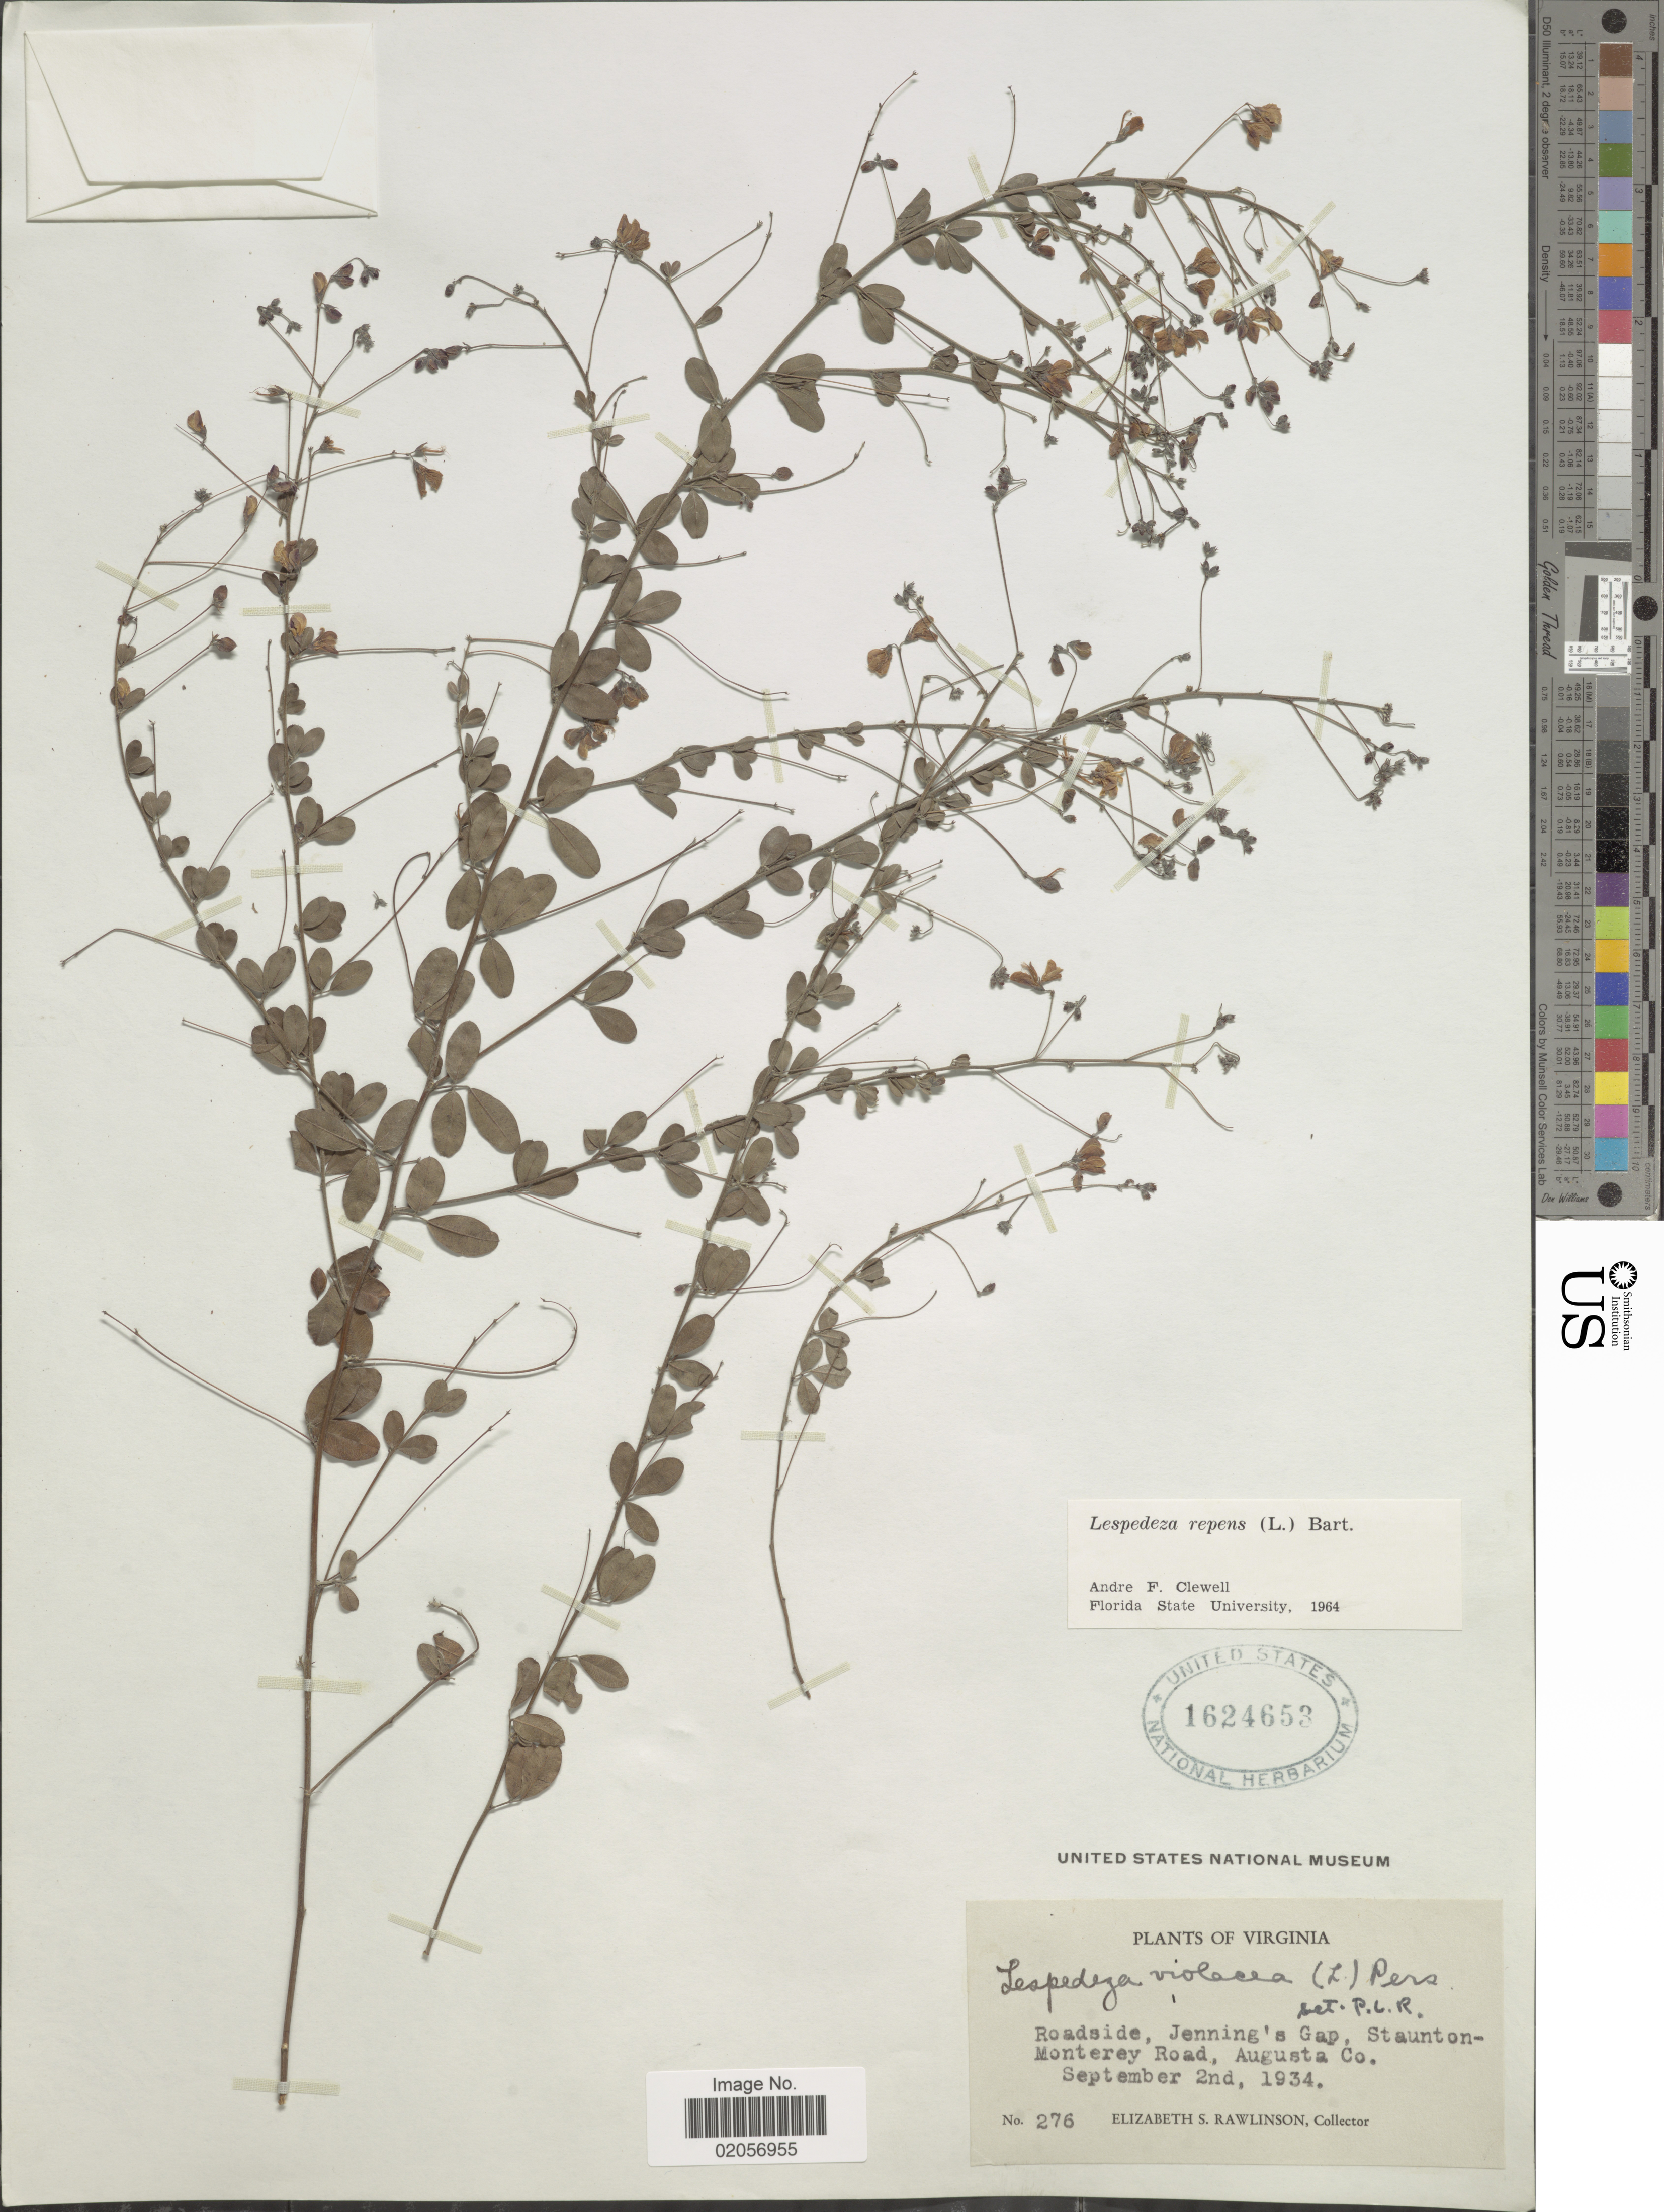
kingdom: Plantae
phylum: Tracheophyta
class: Magnoliopsida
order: Fabales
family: Fabaceae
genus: Lespedeza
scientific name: Lespedeza repens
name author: (L.) W.P.C. Barton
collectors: E. S. Rawlinson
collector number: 276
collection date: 1934-09-02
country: United States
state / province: Virginia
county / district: Augusta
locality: Roadside, Jenning's Gap, Staunton- Monterey Road, Augusta Co.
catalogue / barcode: US 1624653